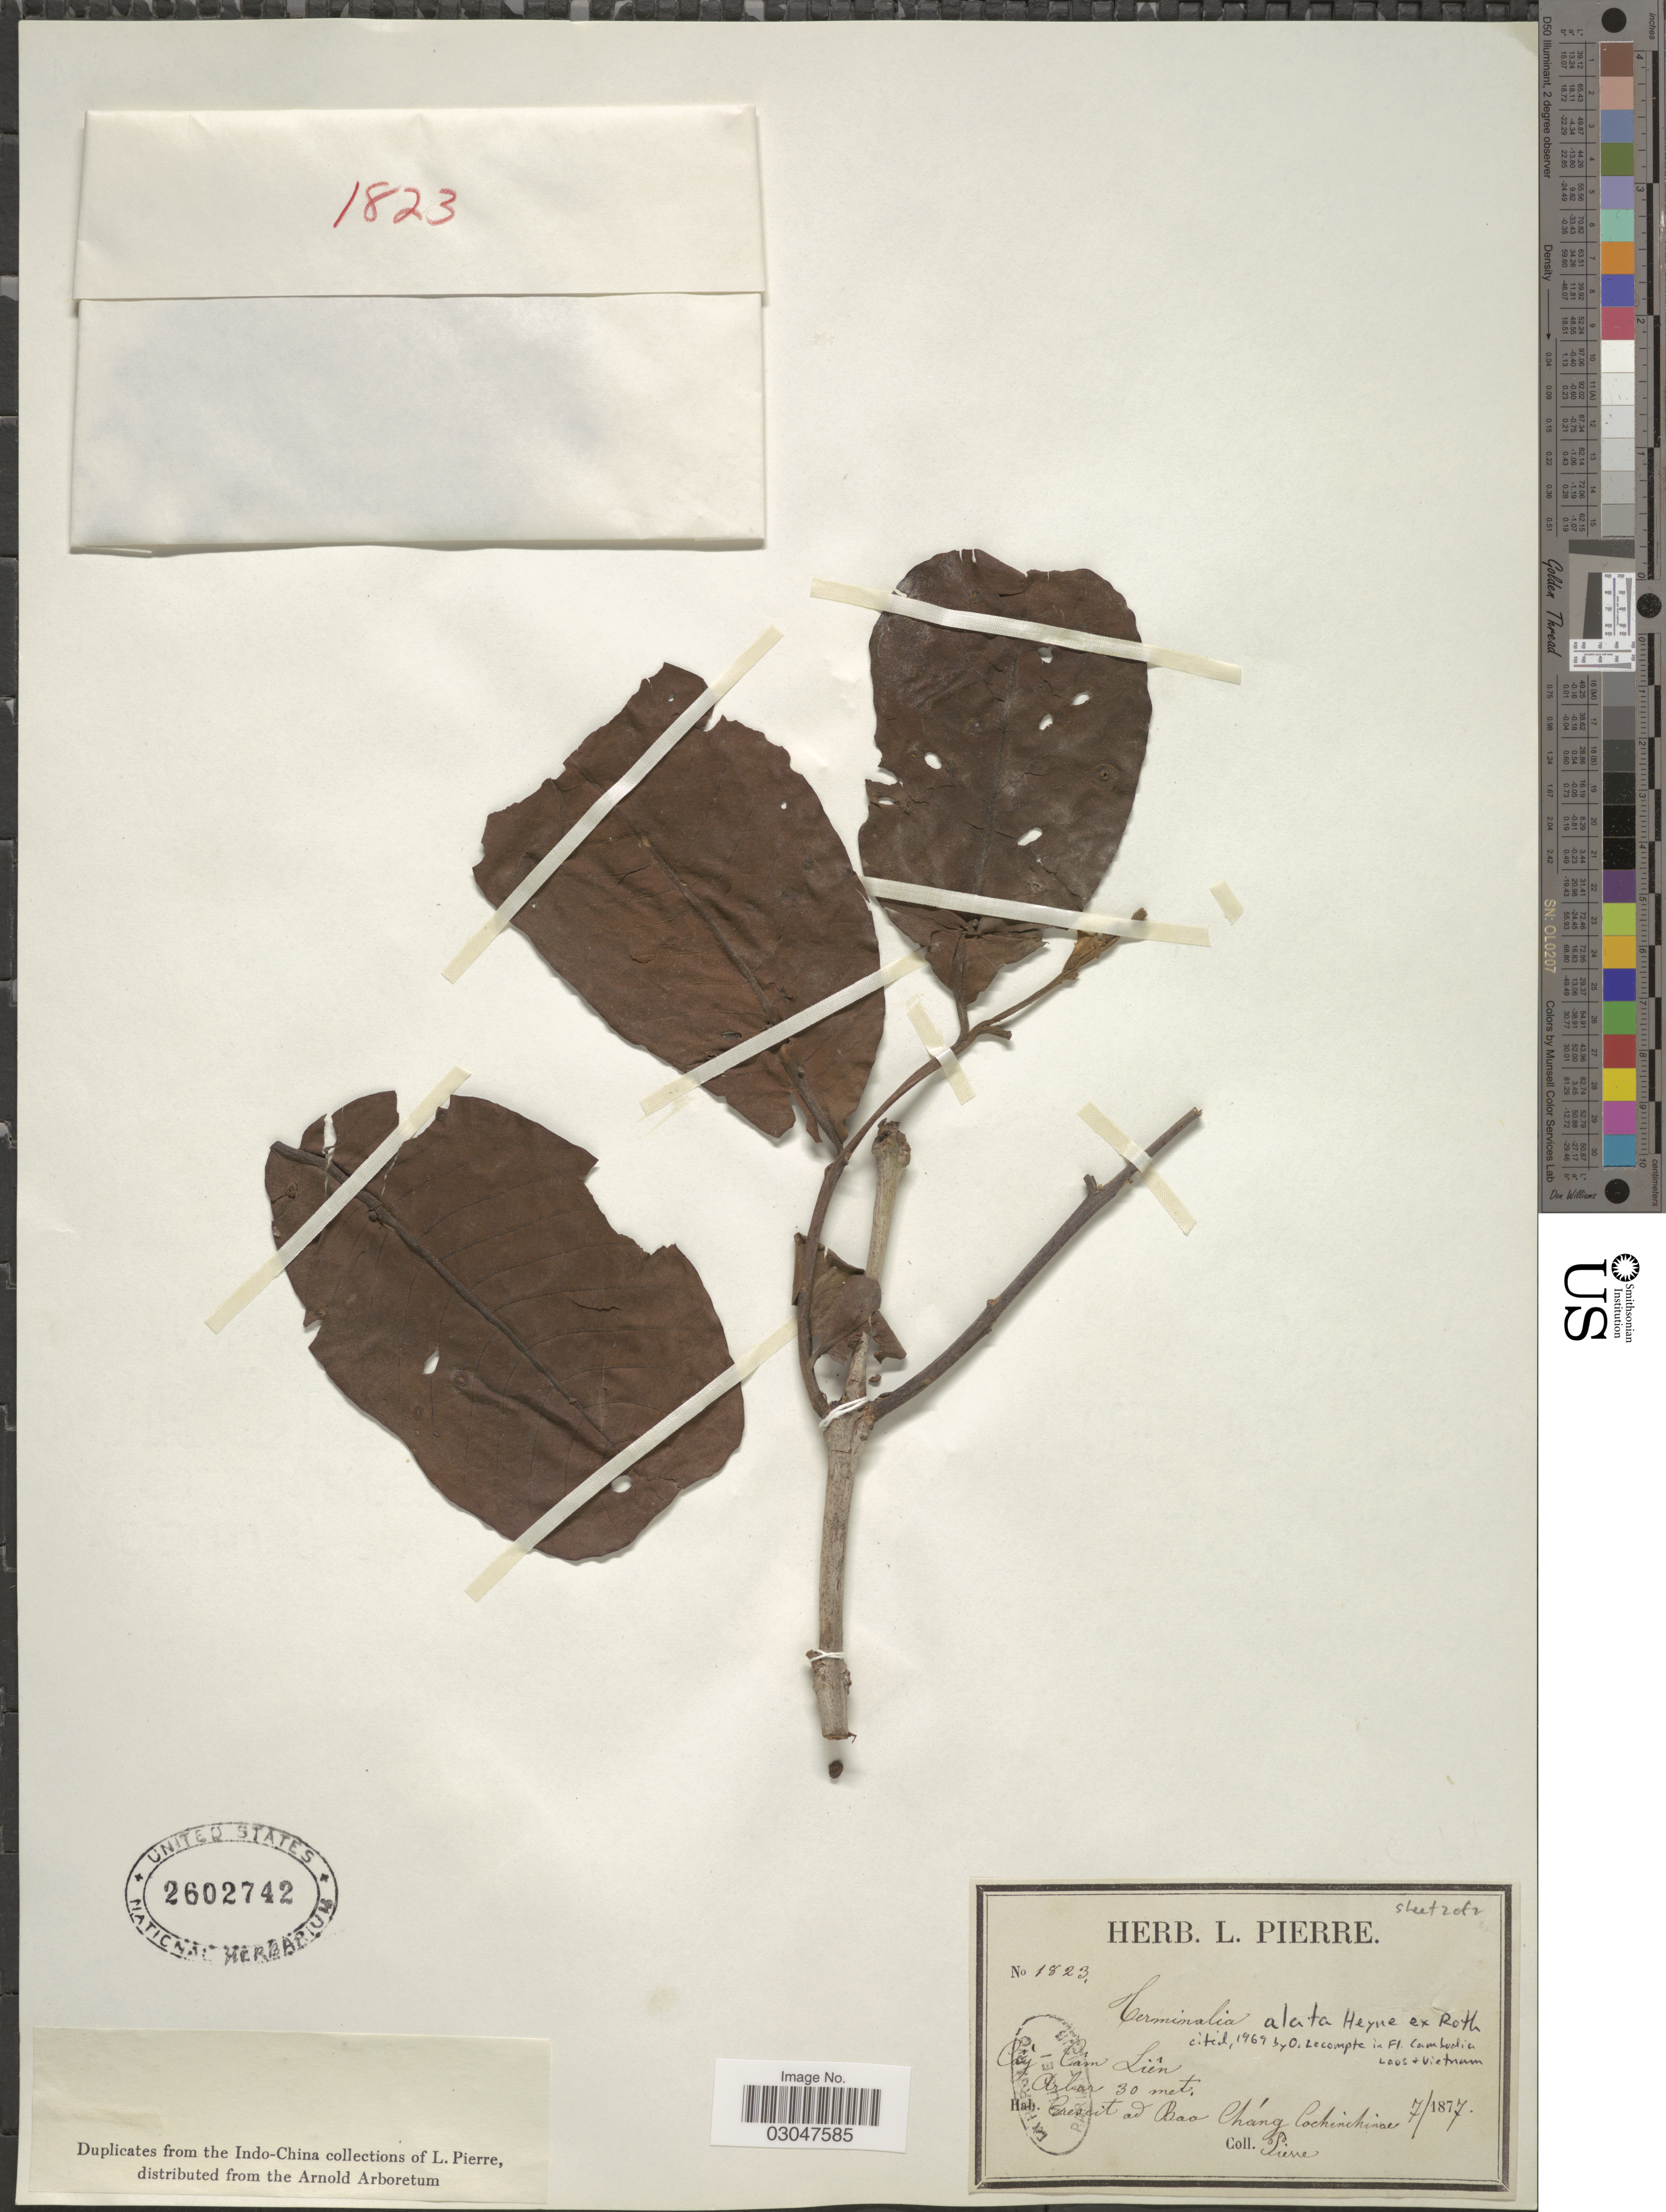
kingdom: Plantae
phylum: Tracheophyta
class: Magnoliopsida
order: Myrtales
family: Combretaceae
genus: Terminalia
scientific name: Terminalia alata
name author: B. Heyne ex Roth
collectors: L. Pierre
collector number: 1823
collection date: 1877-07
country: Vietnam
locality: Crescit ad Bao Cháng Cochinchinae.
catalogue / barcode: US 2602742